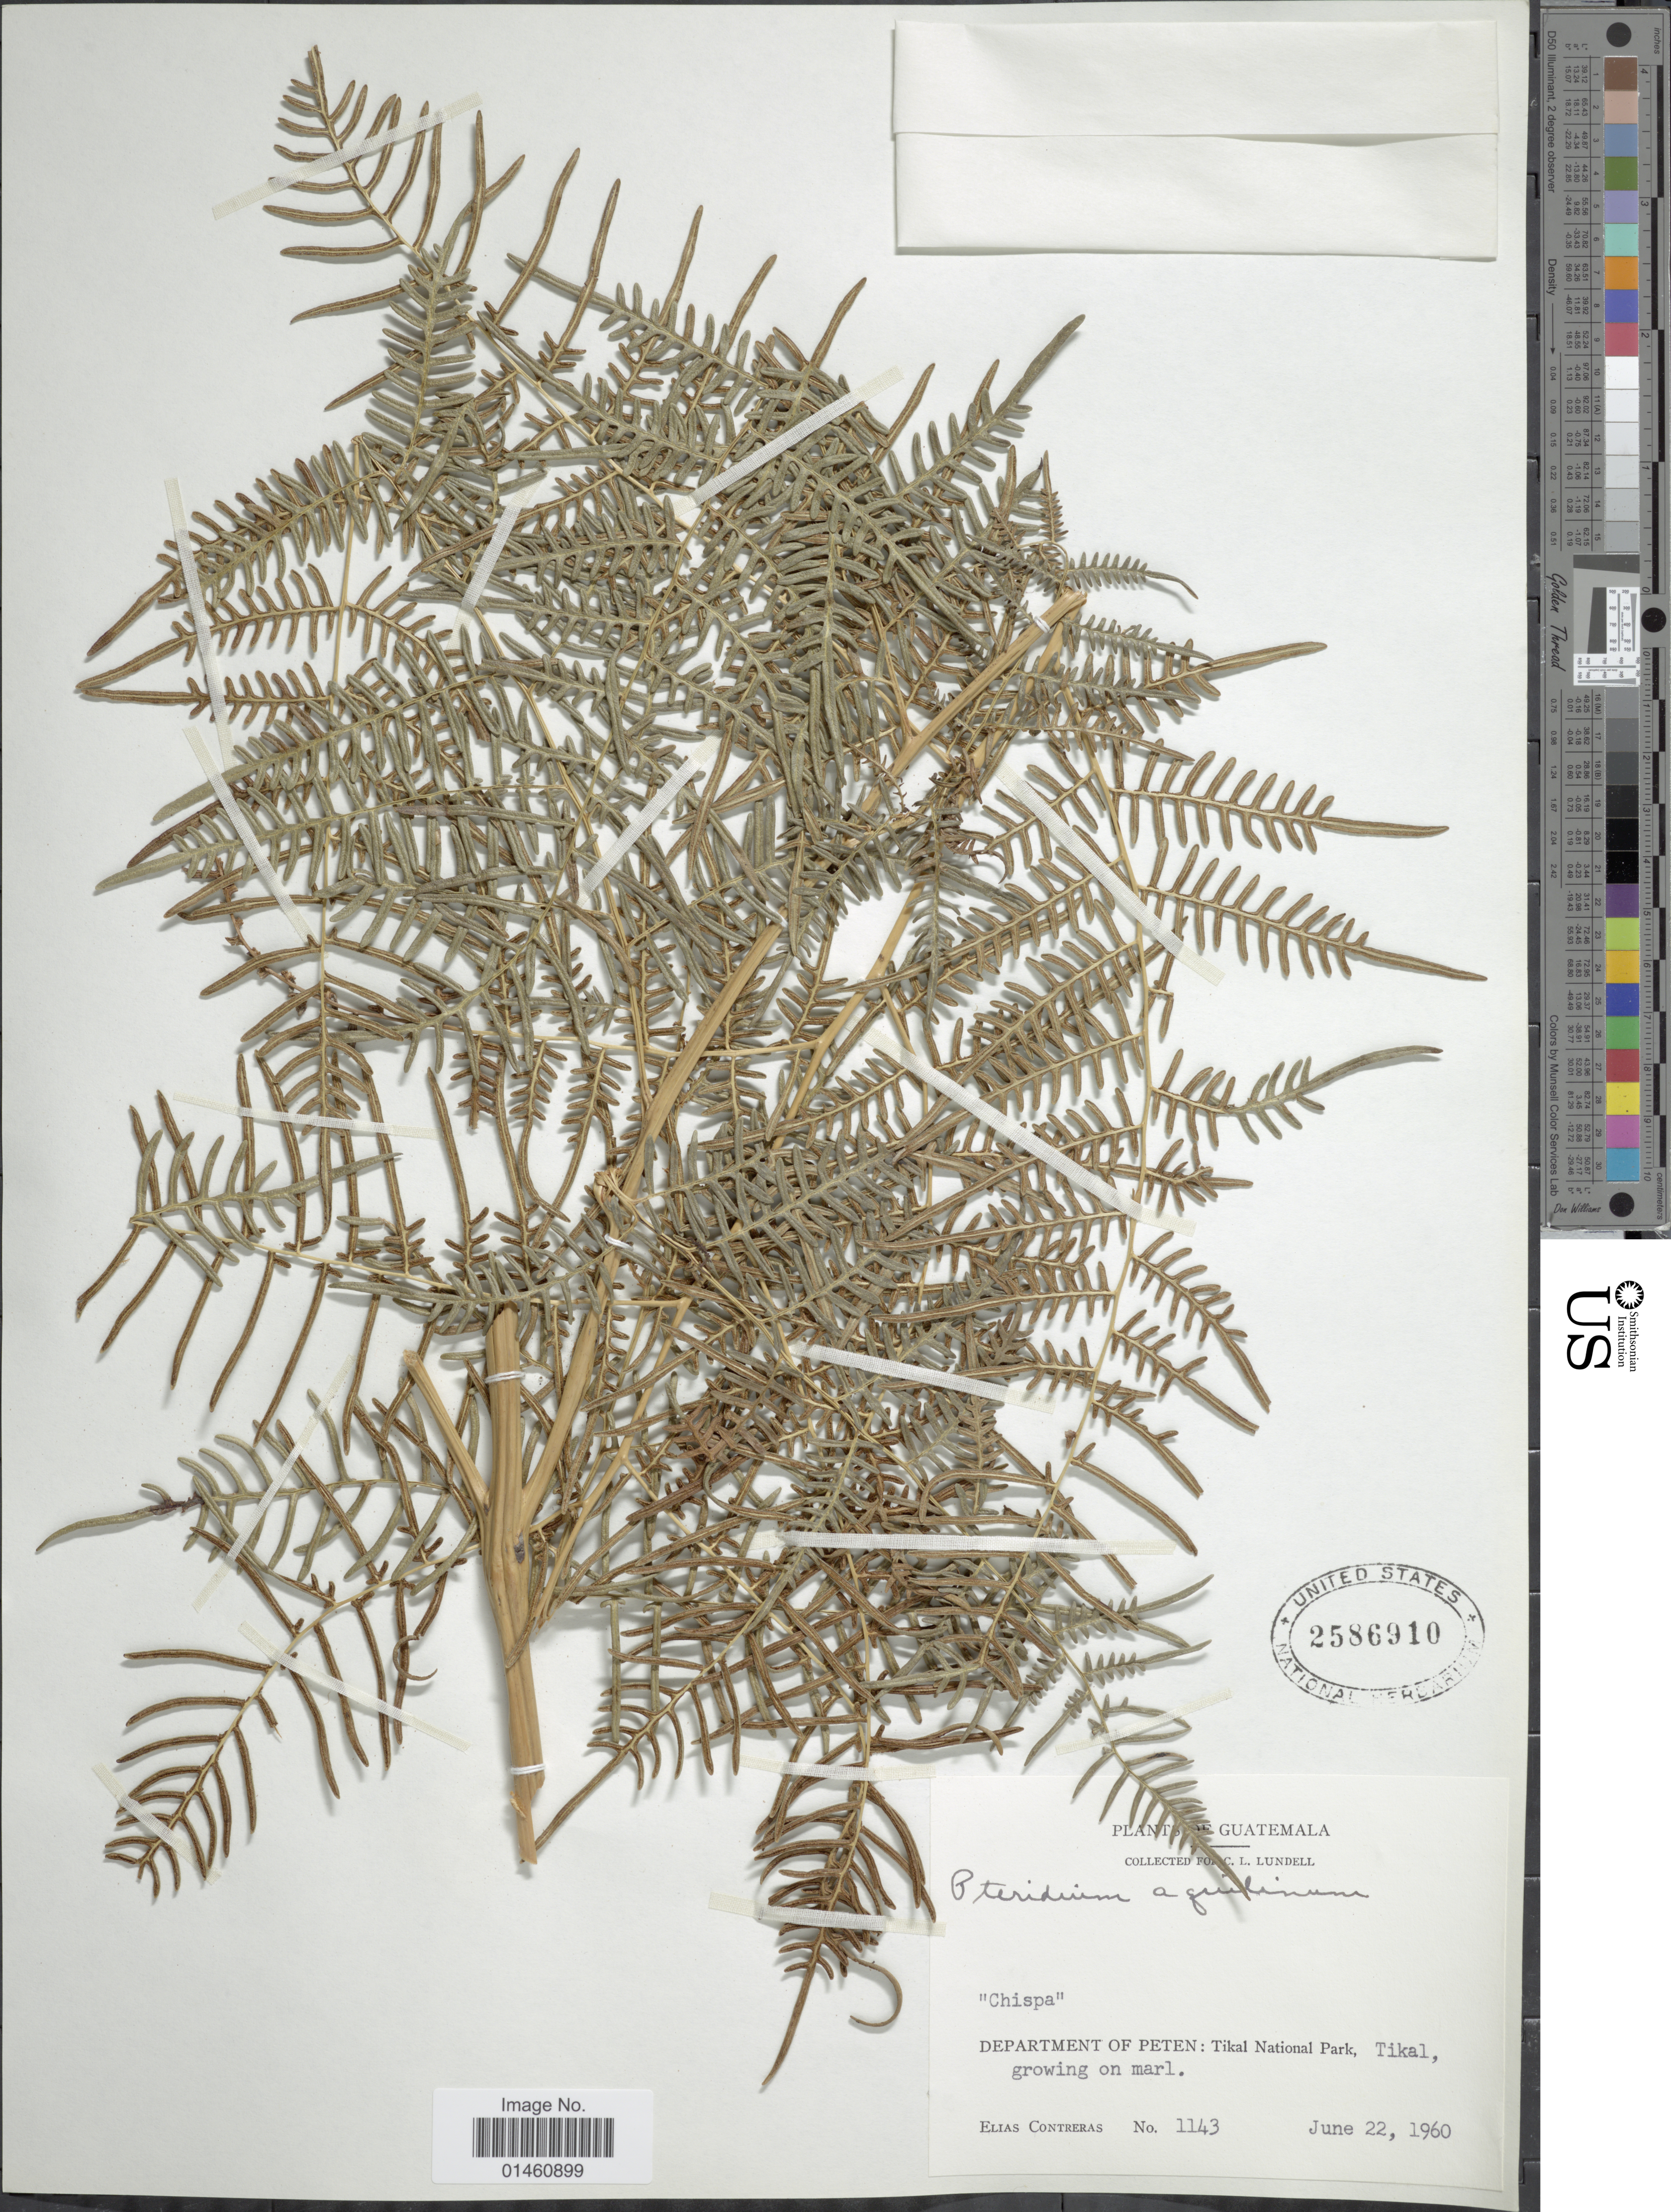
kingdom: Plantae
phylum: Tracheophyta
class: Polypodiopsida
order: Polypodiales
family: Dennstaedtiaceae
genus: Pteridium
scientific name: Pteridium caudatum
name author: (L.) Maxon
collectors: E. Contreras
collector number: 1143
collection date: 1960-06-22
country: Guatemala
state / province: El Petén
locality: Chispa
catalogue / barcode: US 2586910